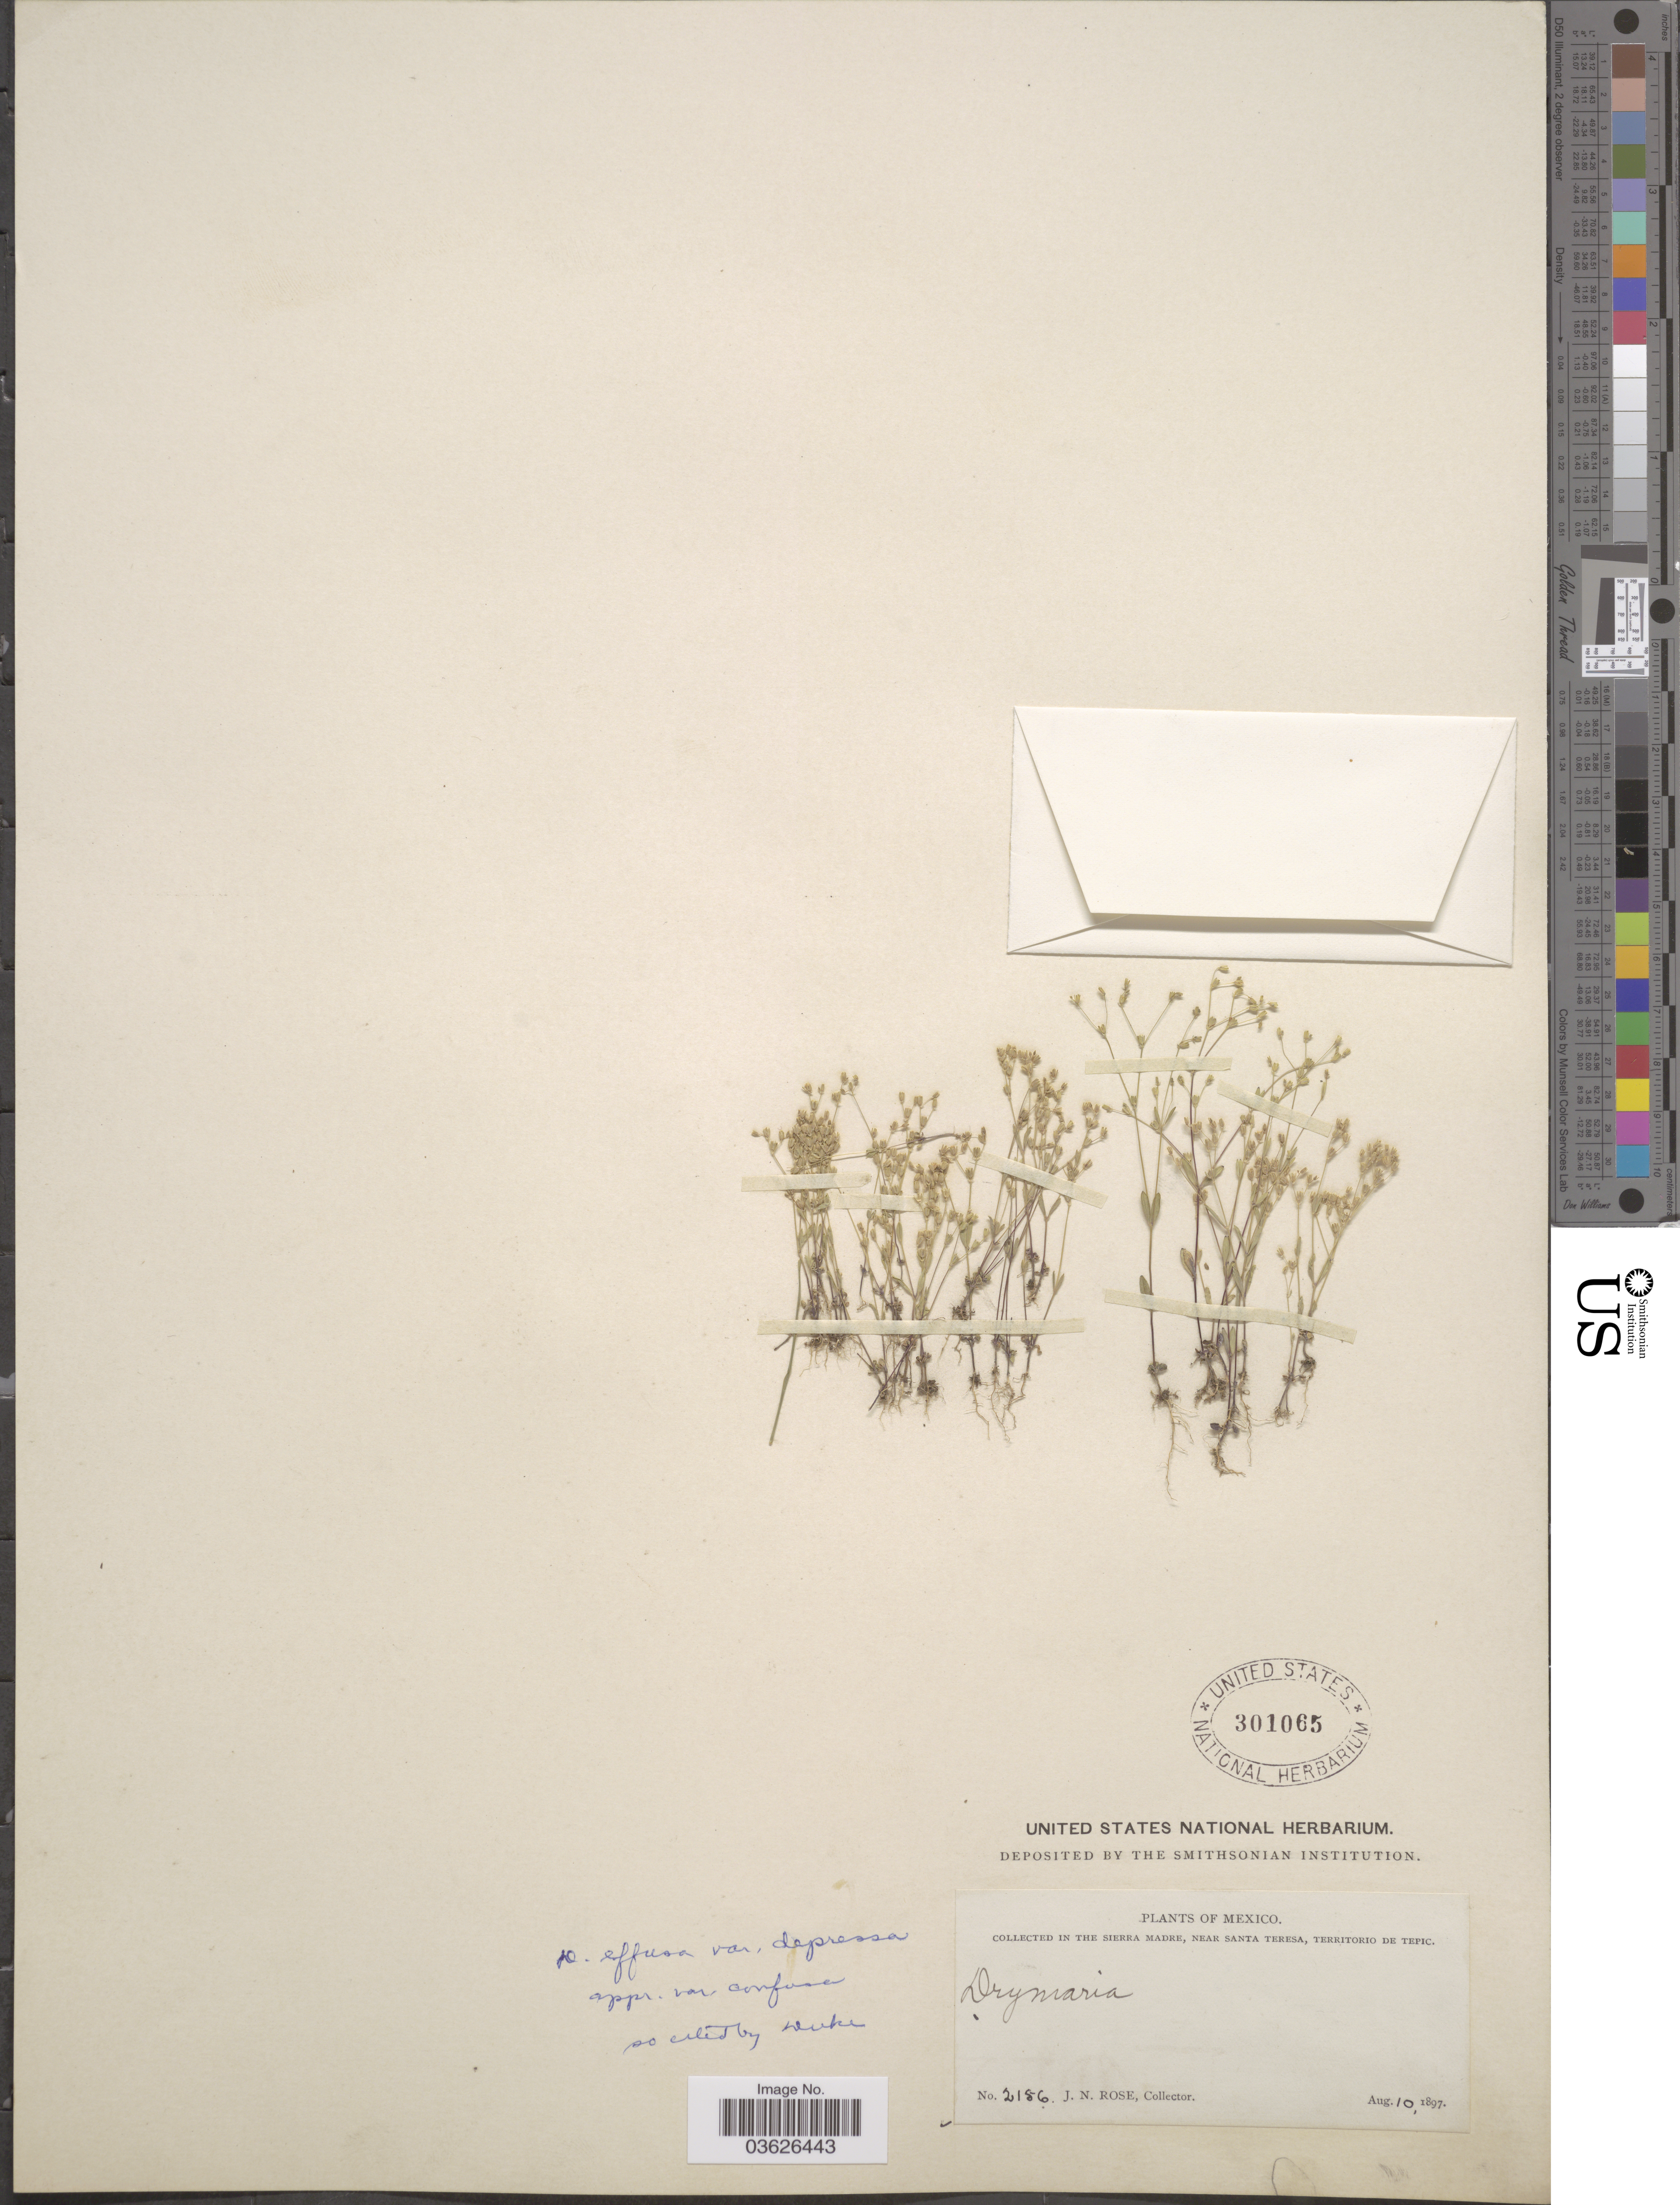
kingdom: Plantae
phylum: Tracheophyta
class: Magnoliopsida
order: Caryophyllales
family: Caryophyllaceae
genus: Drymaria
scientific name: Drymaria effusa var. depressa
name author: (Greene) J.A. Duke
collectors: J. N. Rose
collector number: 2156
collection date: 1897-08-10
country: Mexico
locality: In the Sierra Madre, near Santa Teresa, Territorio de Tepic.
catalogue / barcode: US 301065